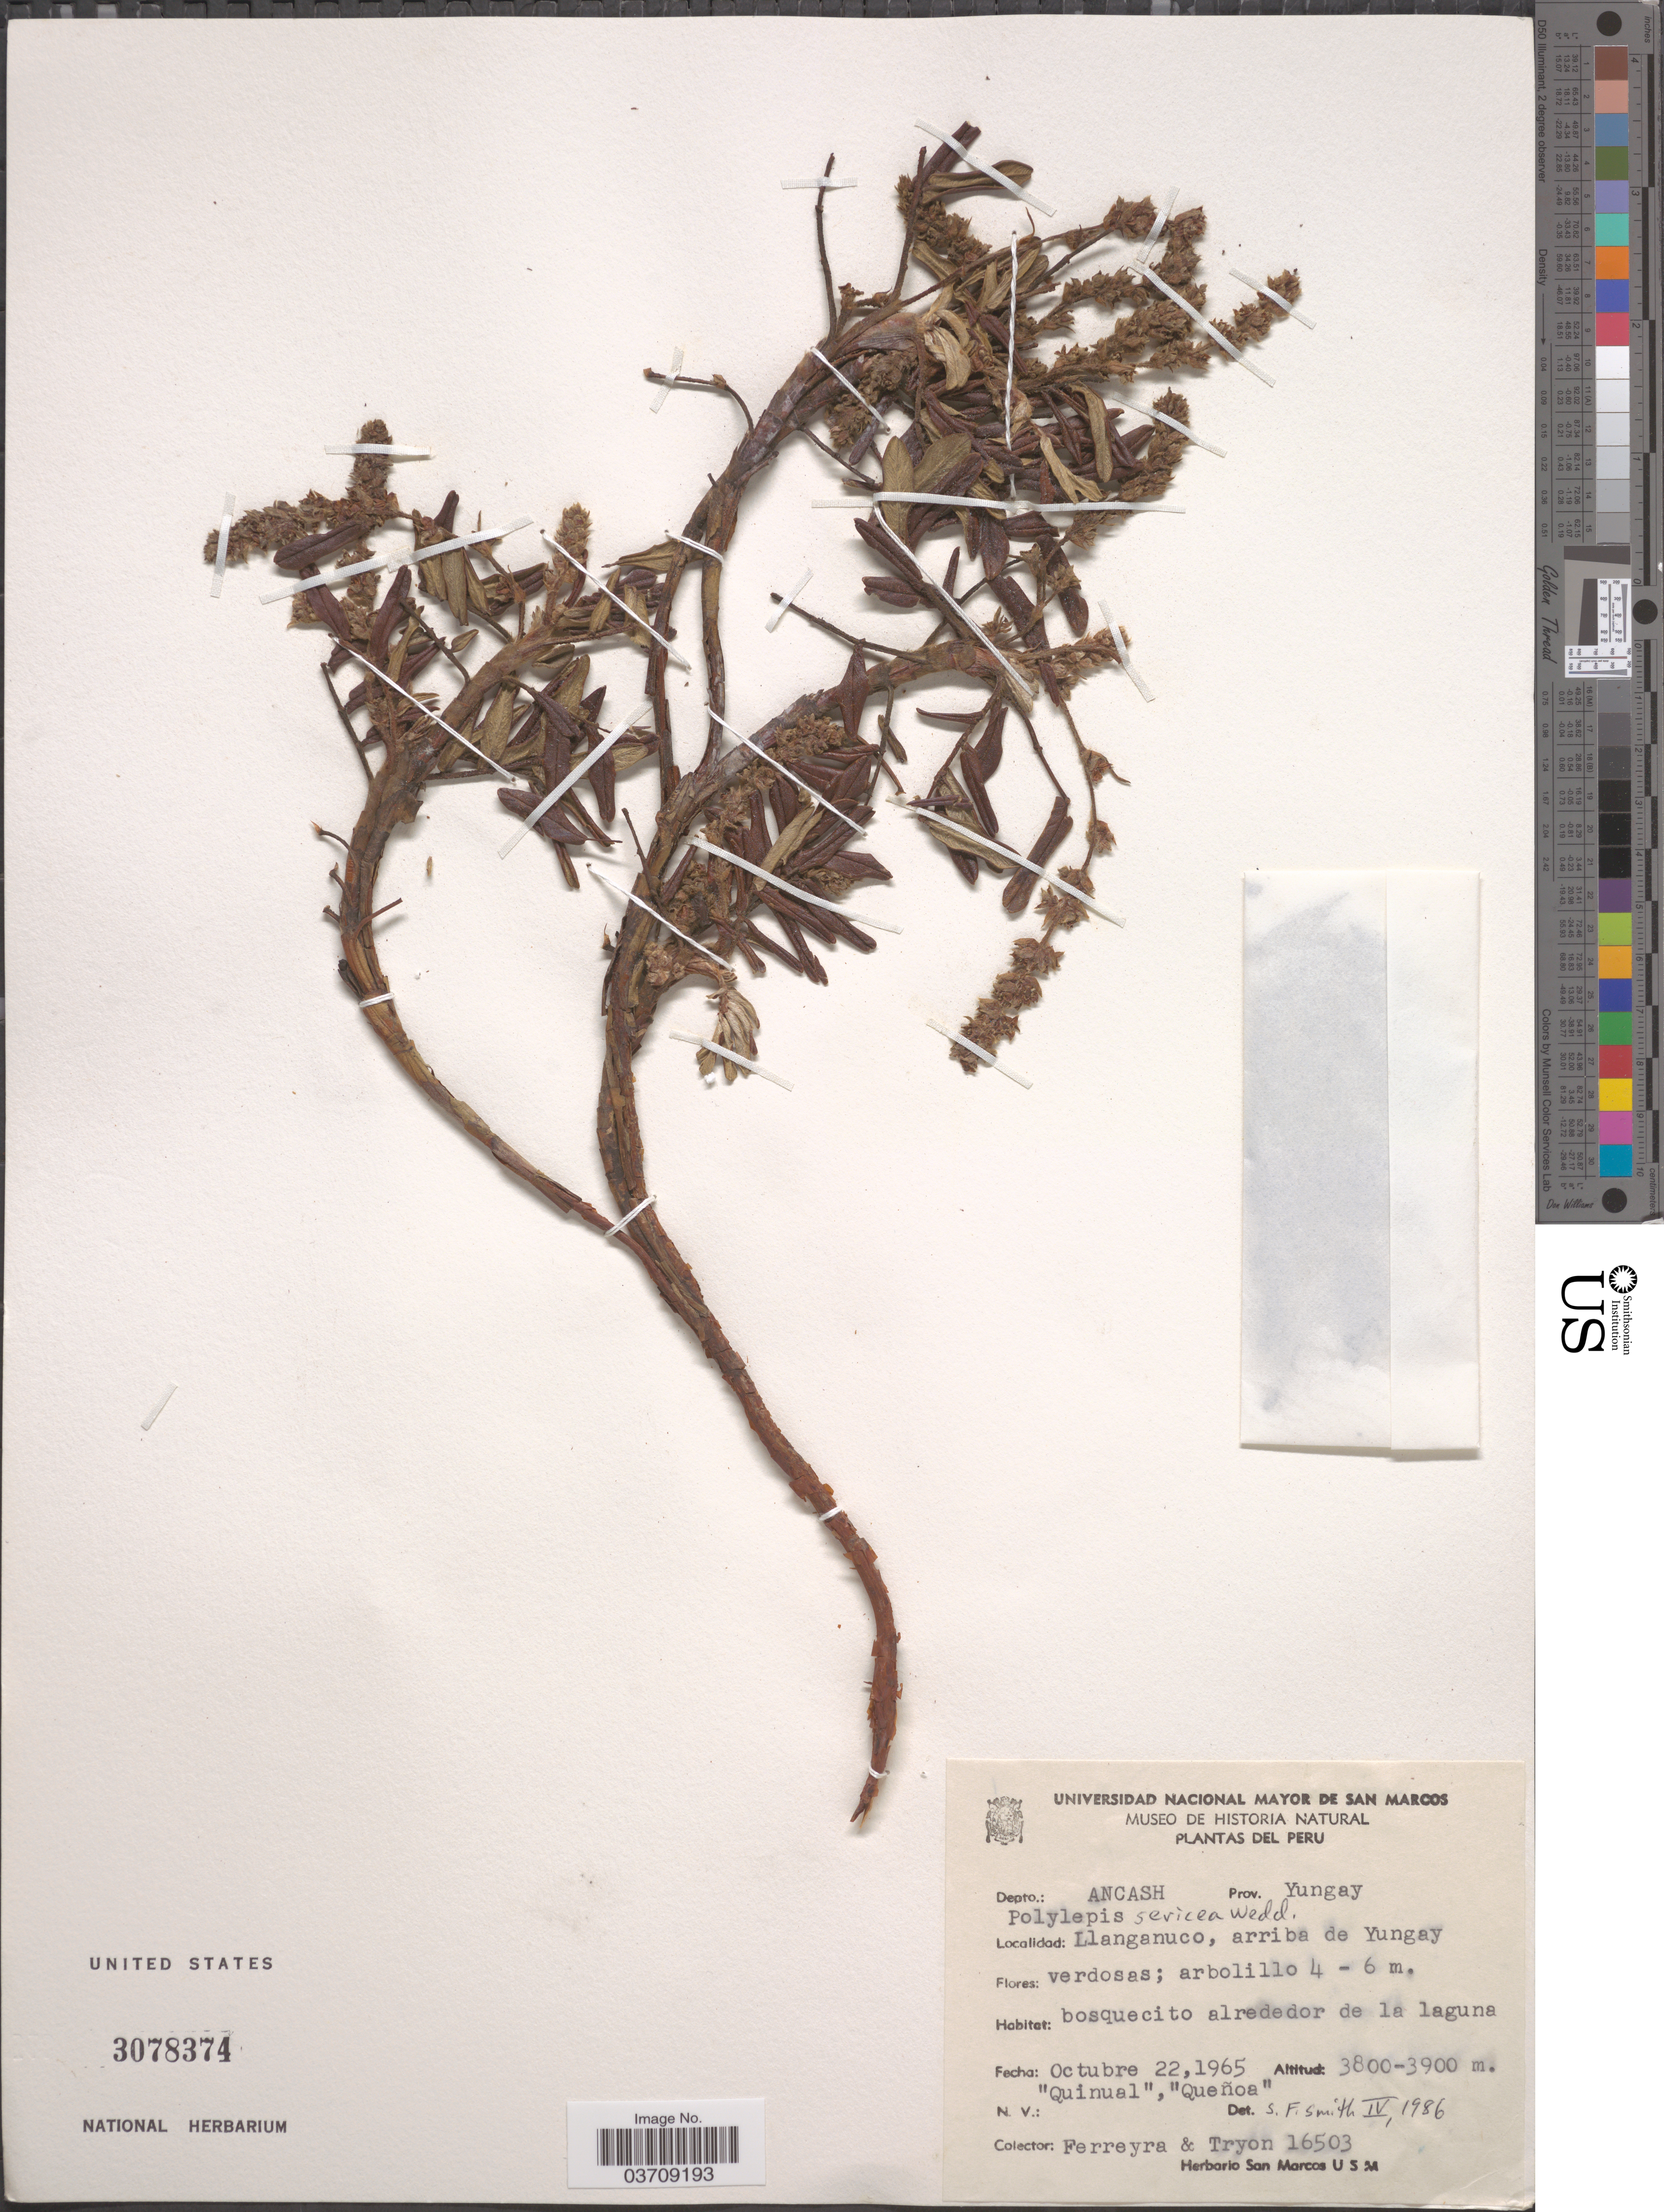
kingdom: Plantae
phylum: Tracheophyta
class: Magnoliopsida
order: Rosales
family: Rosaceae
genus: Polylepis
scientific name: Polylepis sericea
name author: Wedd.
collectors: Ferreyra & -. Tryon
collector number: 16503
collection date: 1965-10-22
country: Peru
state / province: Ancash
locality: Depto.: Ancash. Prov. Yungay. Llanganuco, arriba de Yungay.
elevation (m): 3800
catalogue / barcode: US 3078374